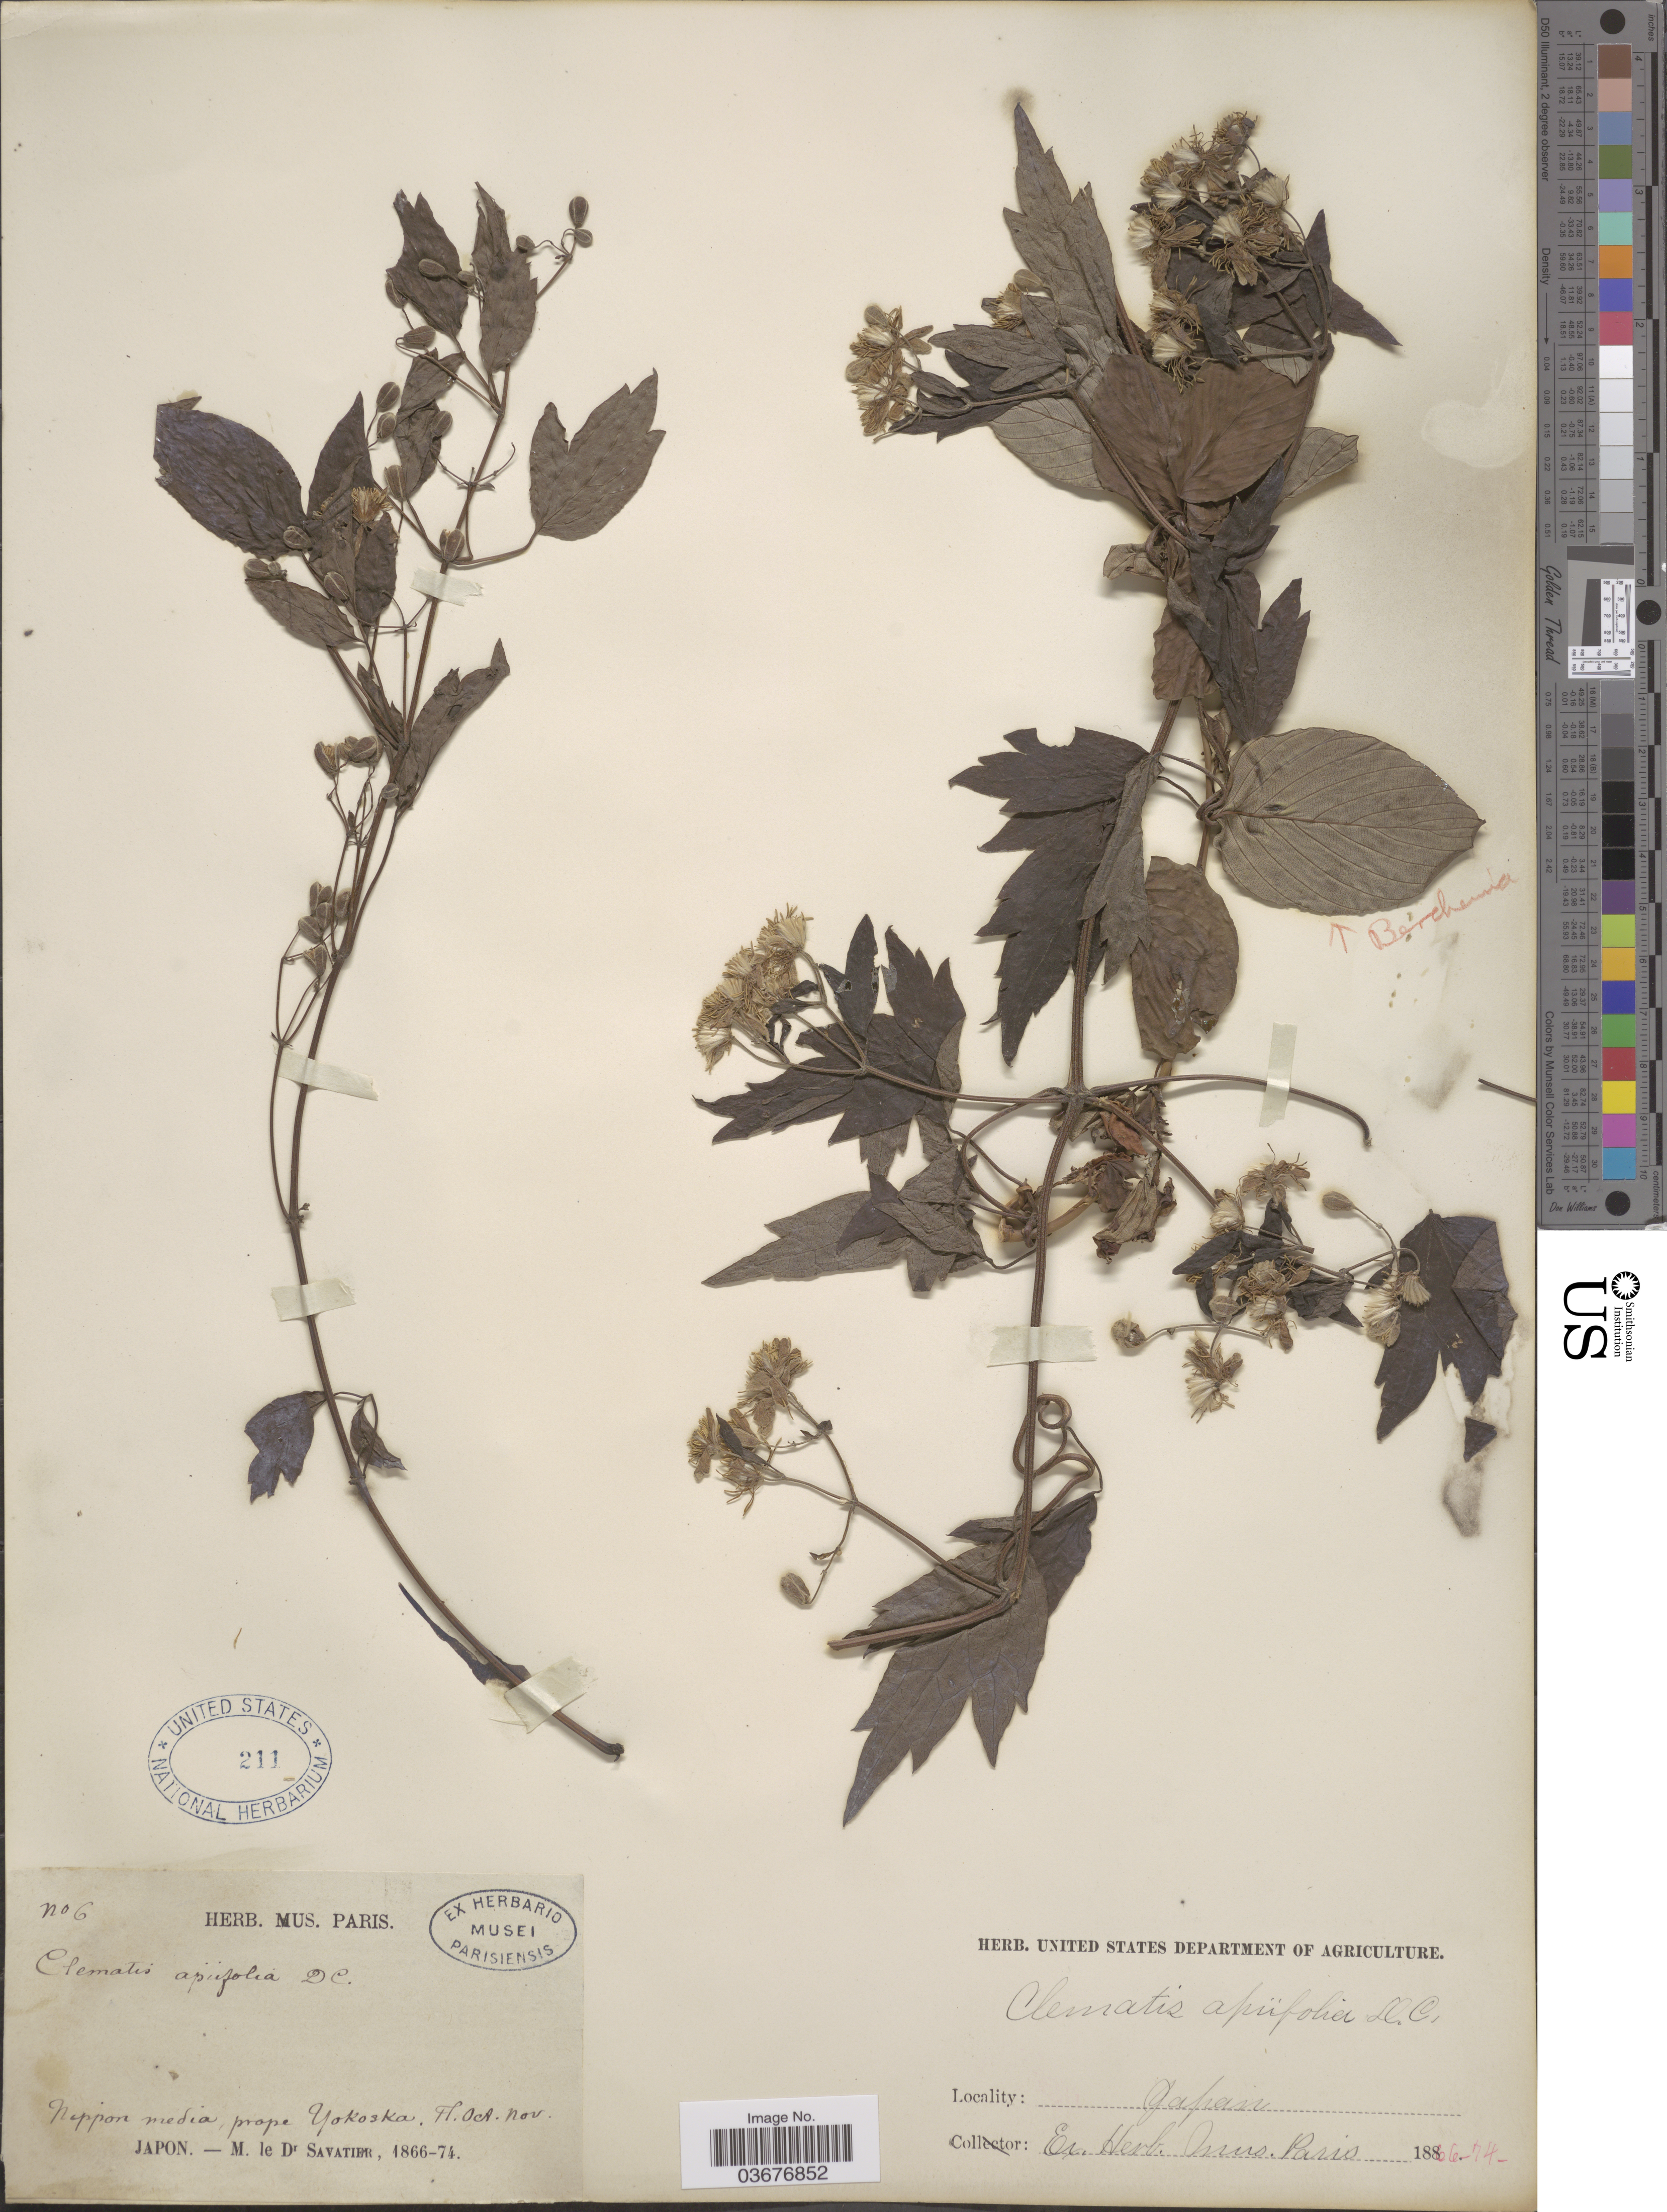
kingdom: Plantae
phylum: Tracheophyta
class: Magnoliopsida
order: Ranunculales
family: Ranunculaceae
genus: Clematis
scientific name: Clematis apiifolia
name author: DC.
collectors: Savatier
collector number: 6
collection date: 1866/1874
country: Japan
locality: Nippon media, prope Yokoska.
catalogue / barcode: US 211